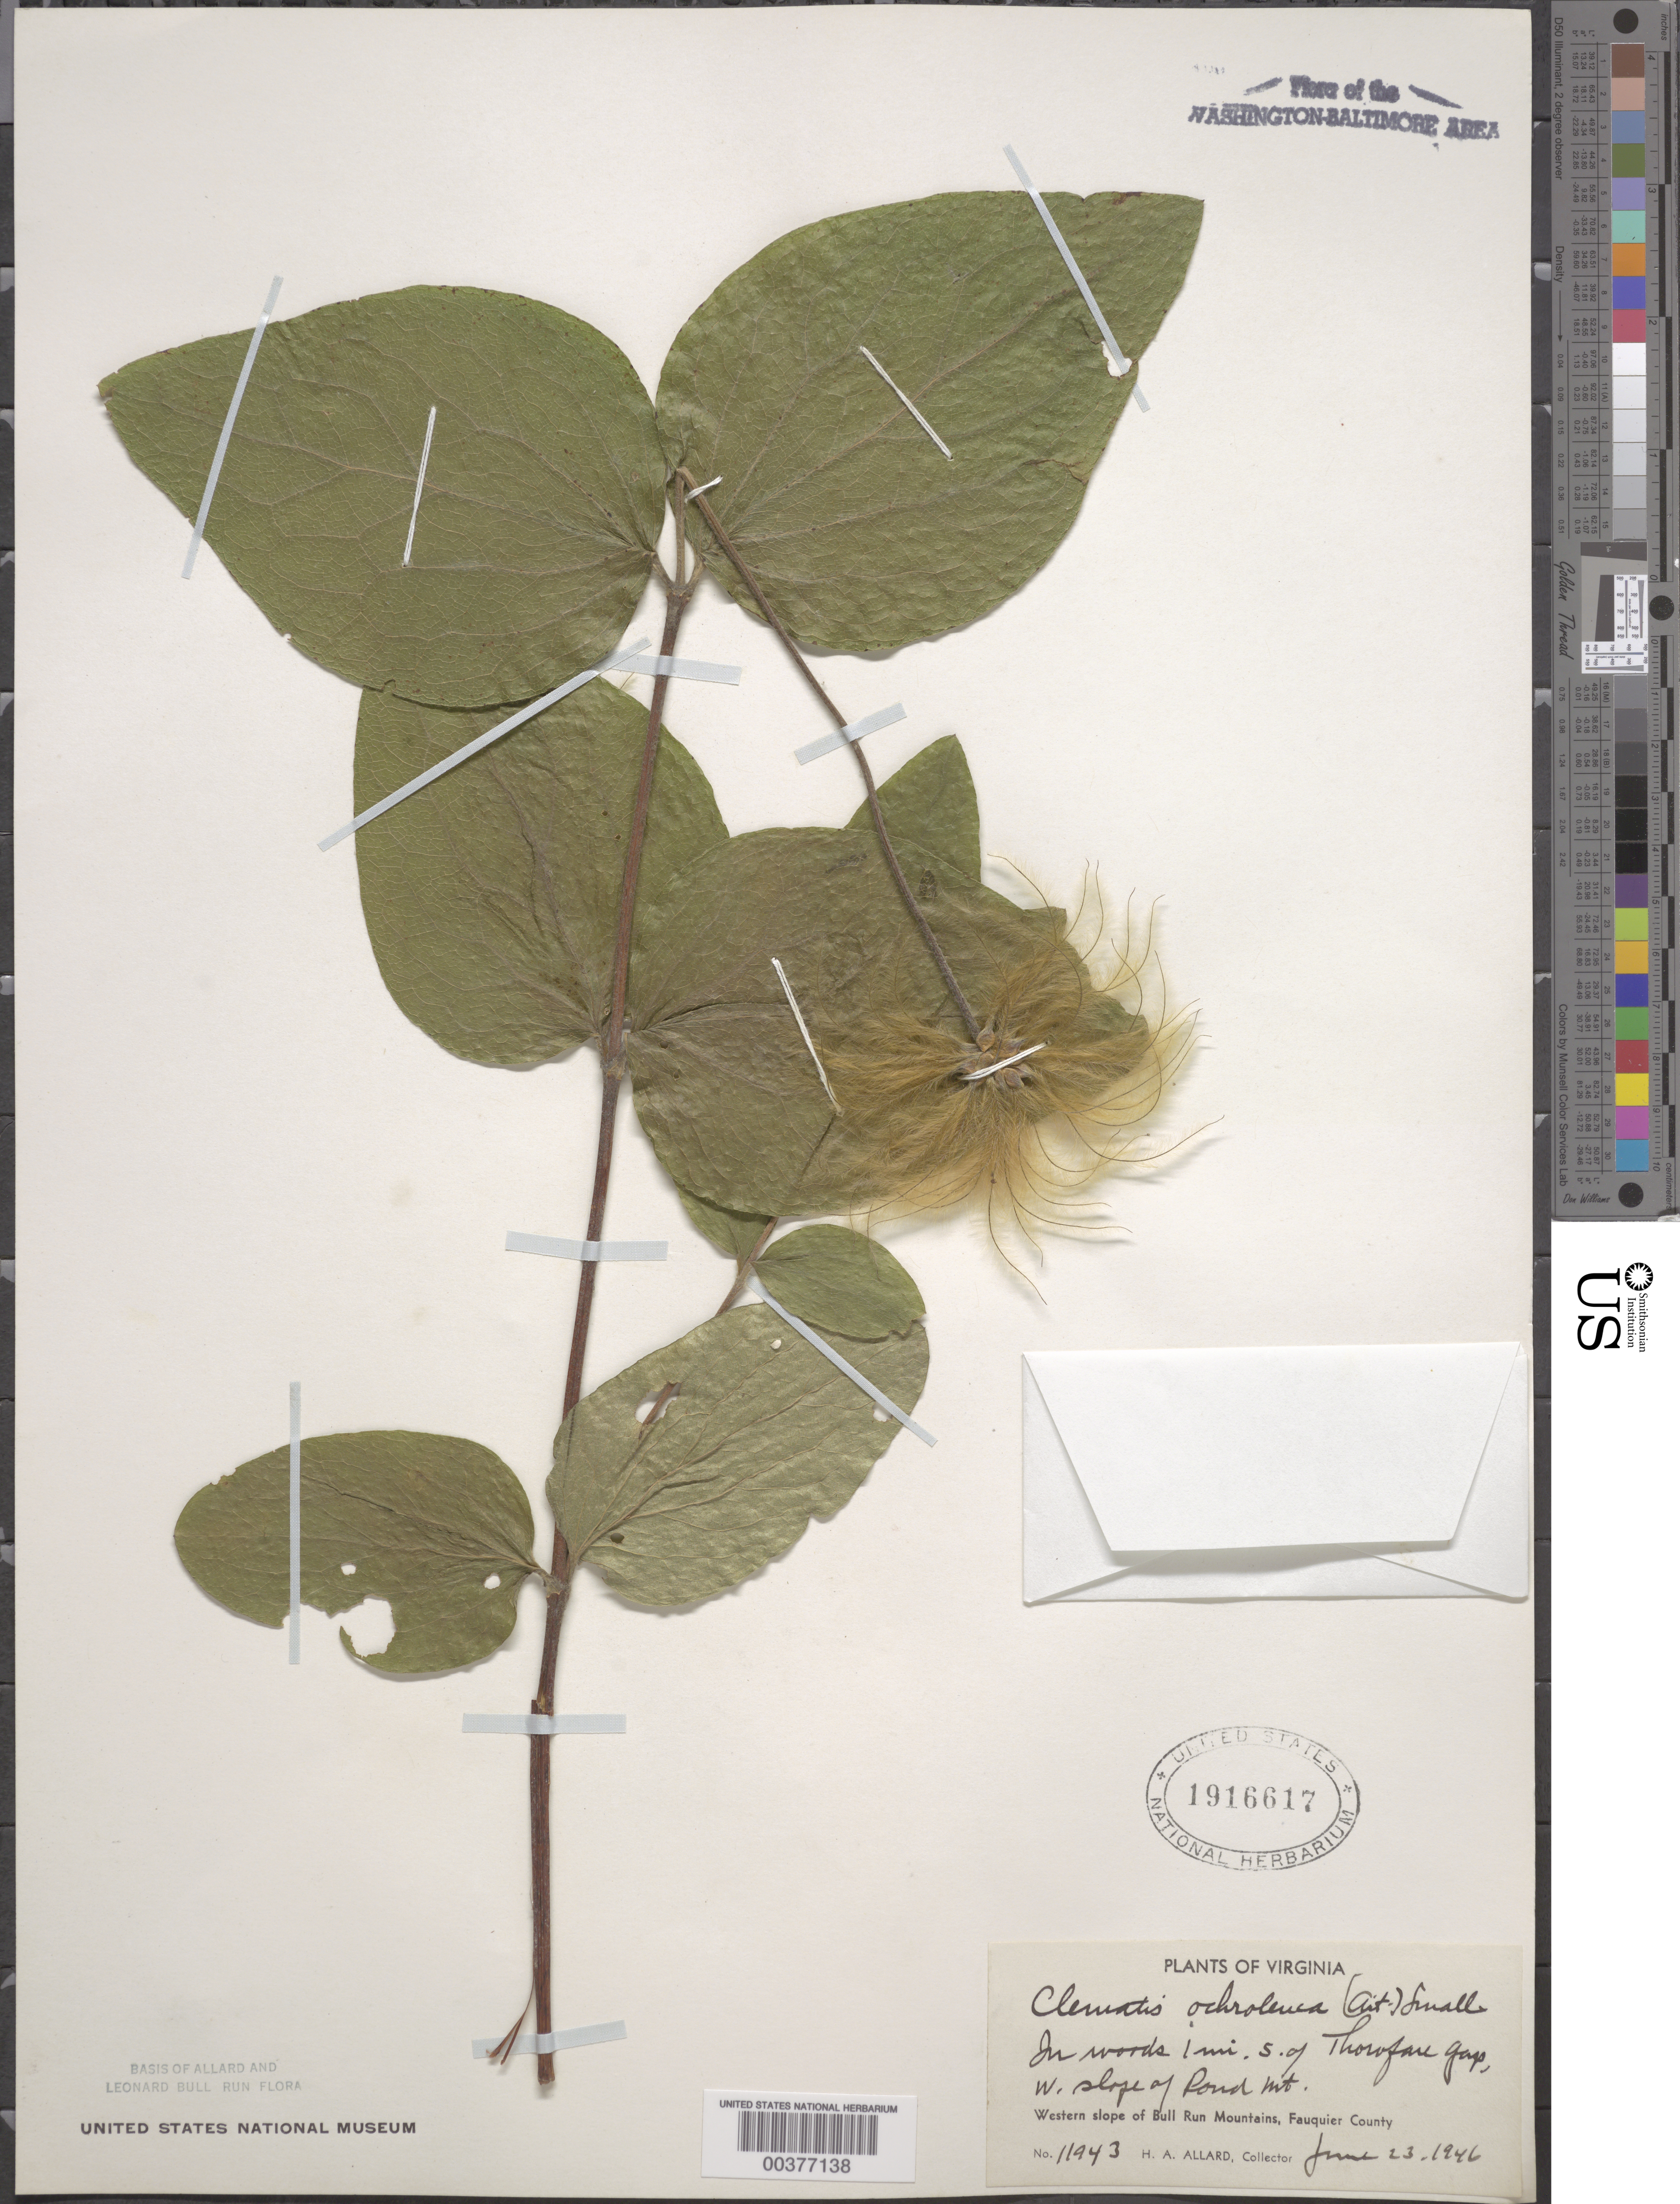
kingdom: Plantae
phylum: Tracheophyta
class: Magnoliopsida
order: Ranunculales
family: Ranunculaceae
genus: Clematis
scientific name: Clematis ochroleuca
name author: Aiton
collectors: H. A. Allard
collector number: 11943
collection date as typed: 23 Jun 1946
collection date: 1946-06-23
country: United States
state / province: Virginia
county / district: Fauquier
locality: South of Thorofare Gap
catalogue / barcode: US 1916617